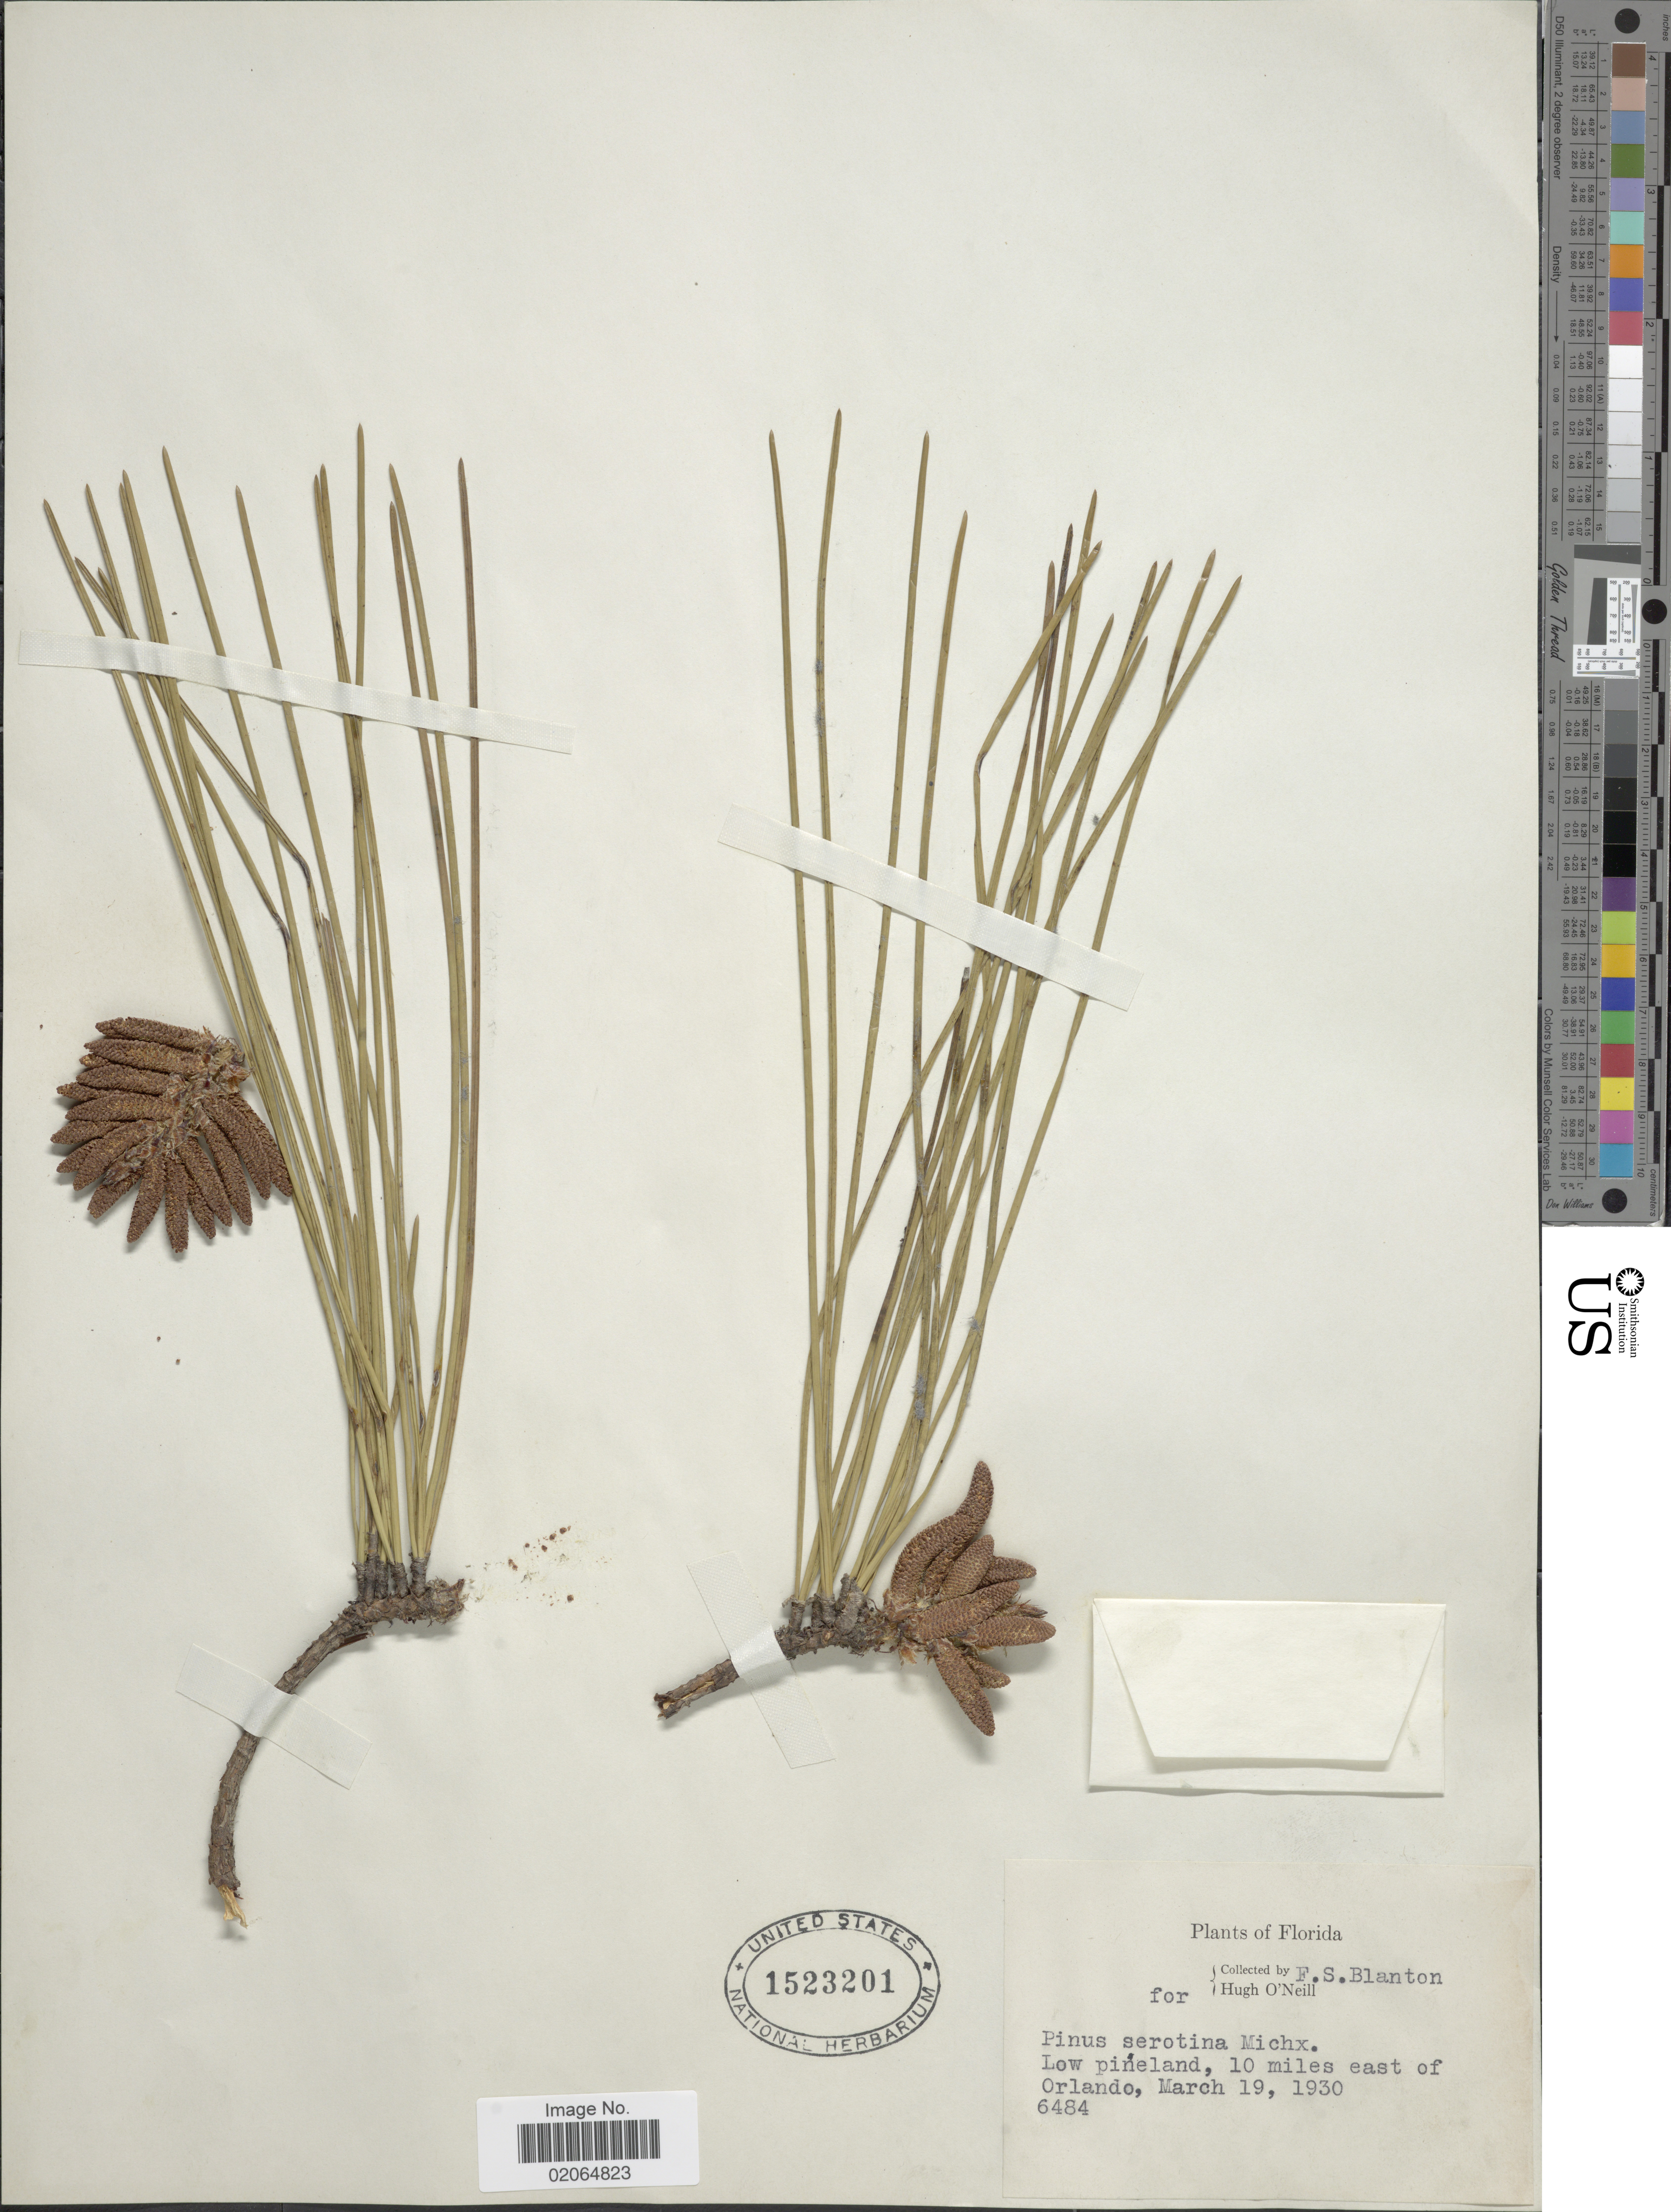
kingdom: Plantae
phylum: Tracheophyta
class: Pinopsida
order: Pinales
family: Pinaceae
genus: Pinus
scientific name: Pinus serotina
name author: Michx.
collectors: F. S. Blanton & H. O'Neill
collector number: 6484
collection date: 1930-03-19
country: United States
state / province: Florida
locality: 10 miles east of Orlando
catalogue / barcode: US 1523201